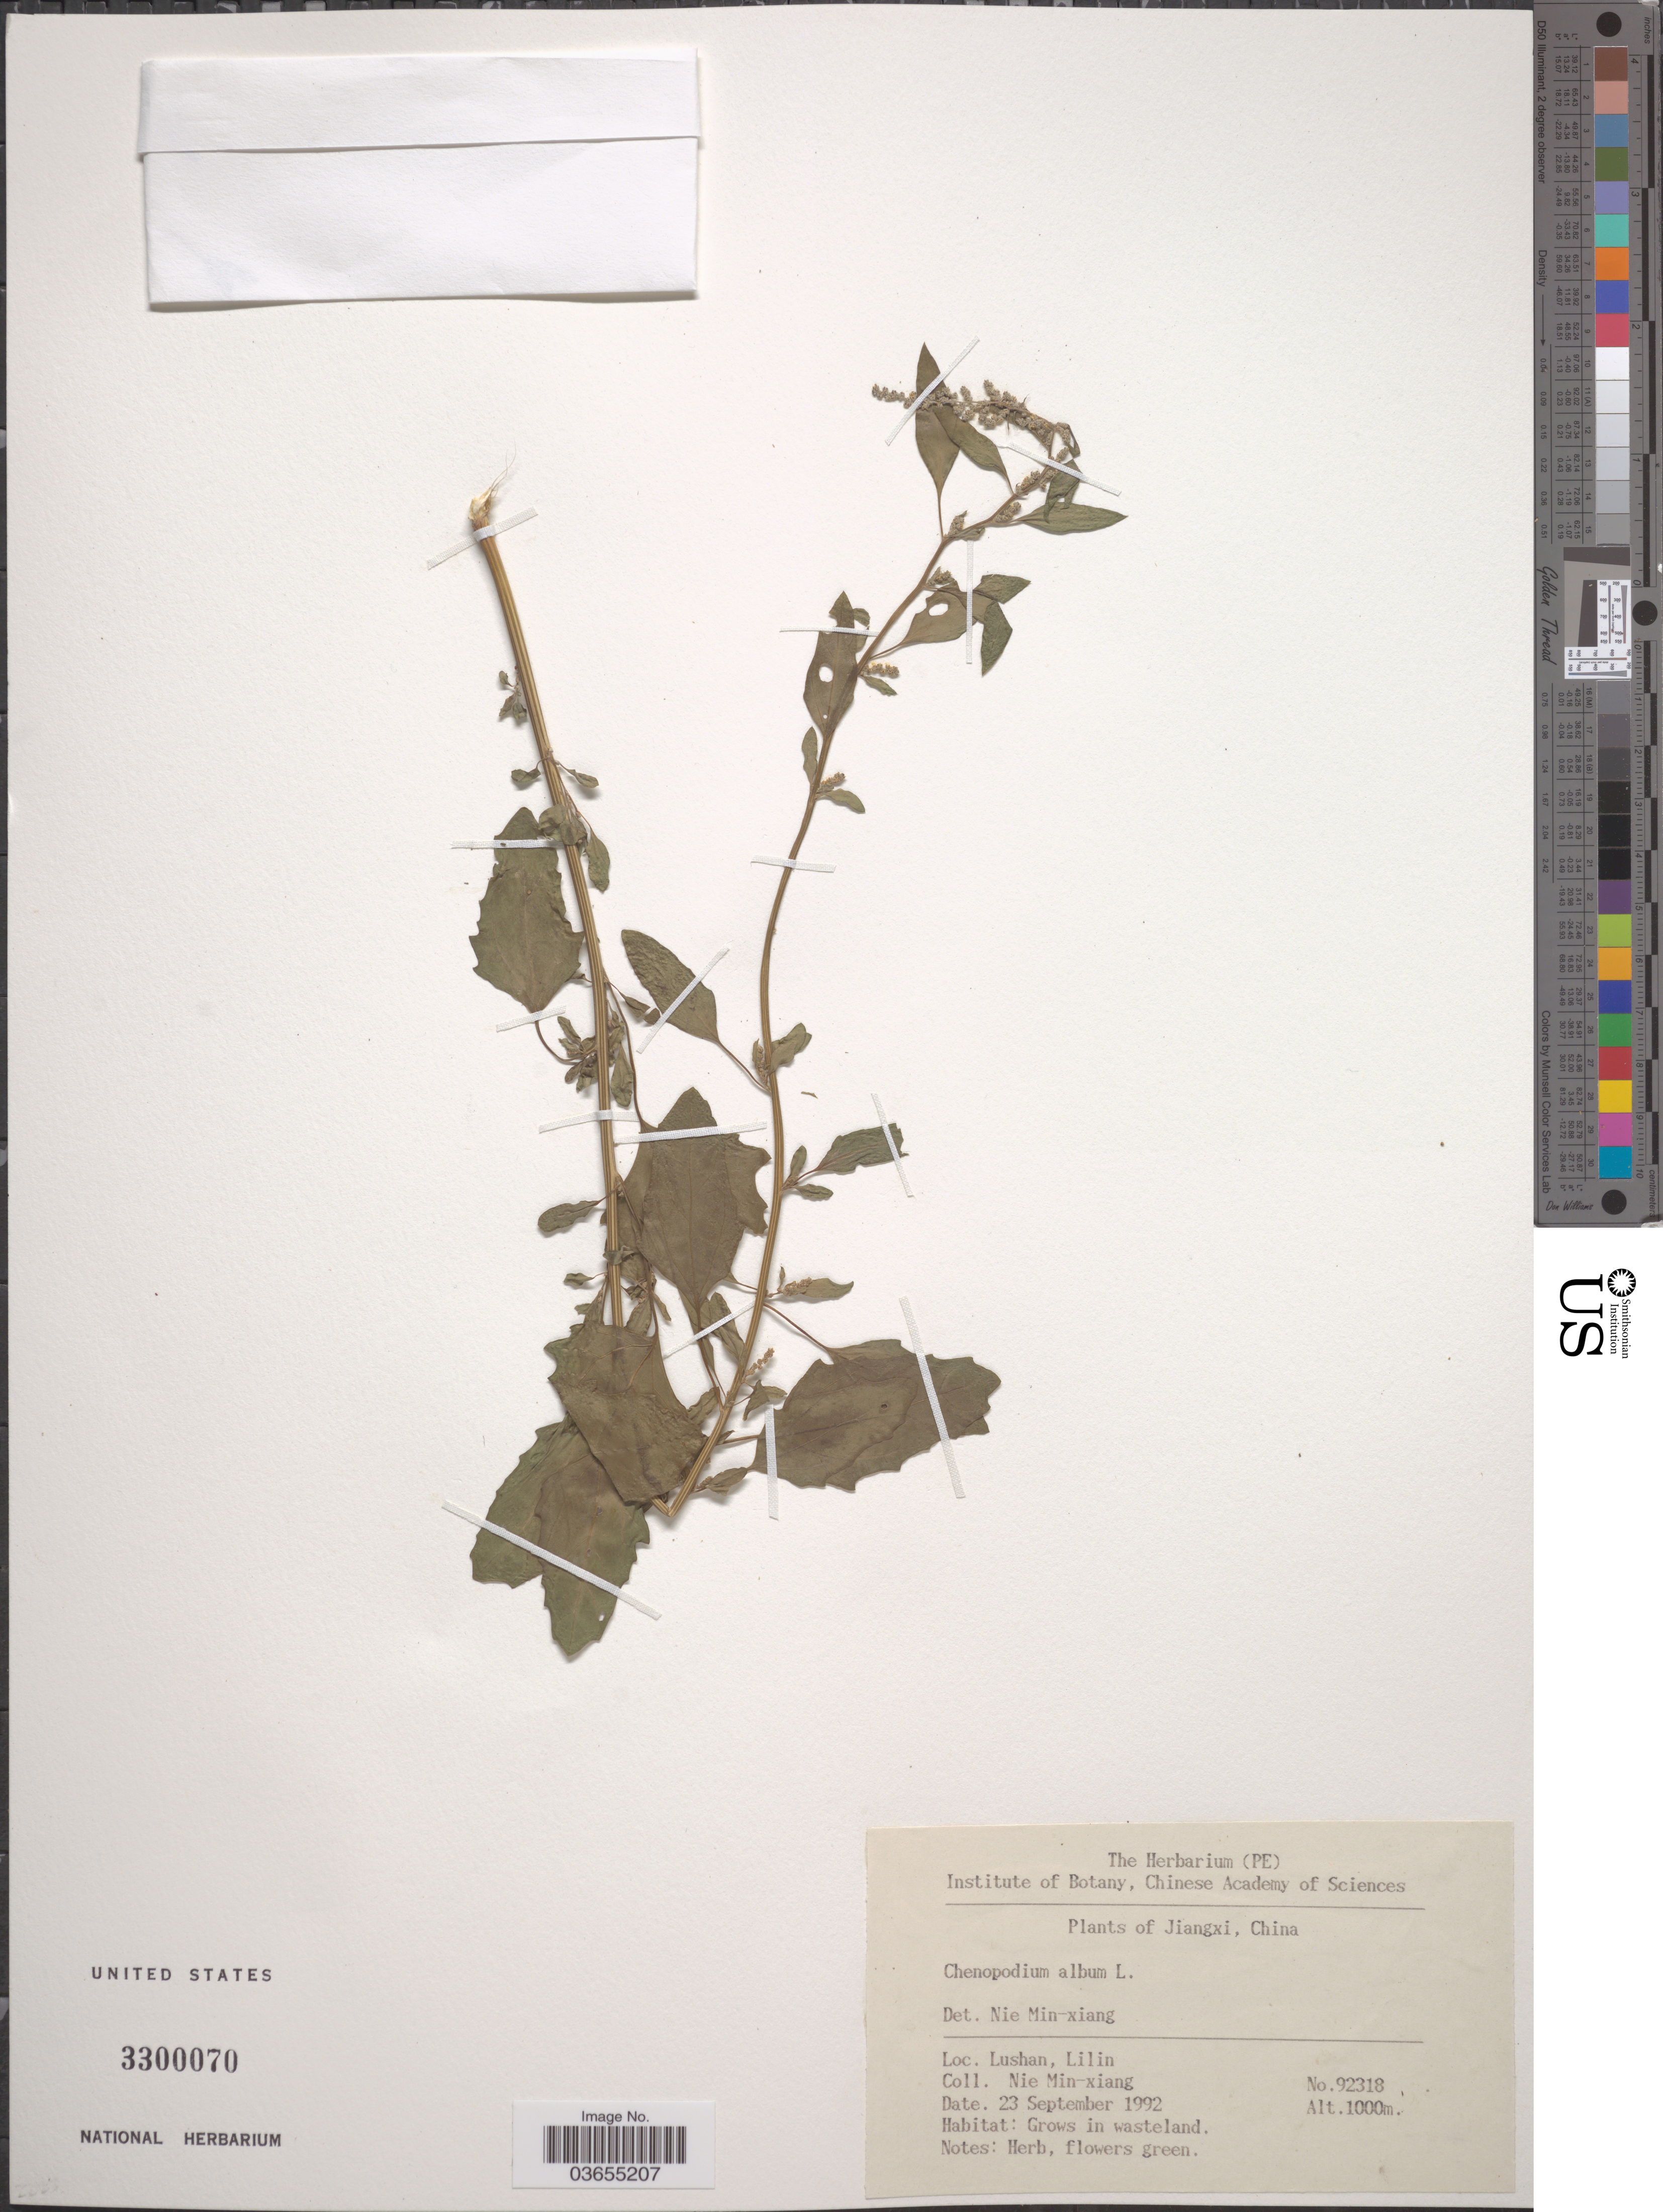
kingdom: Plantae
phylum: Tracheophyta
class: Magnoliopsida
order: Caryophyllales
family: Amaranthaceae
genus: Chenopodium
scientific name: Chenopodium album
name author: L.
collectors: M. Nie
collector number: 92318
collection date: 1992-09-23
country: China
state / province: Jiangxi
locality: Lushan, Lilin.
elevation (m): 1000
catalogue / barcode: US 3300070